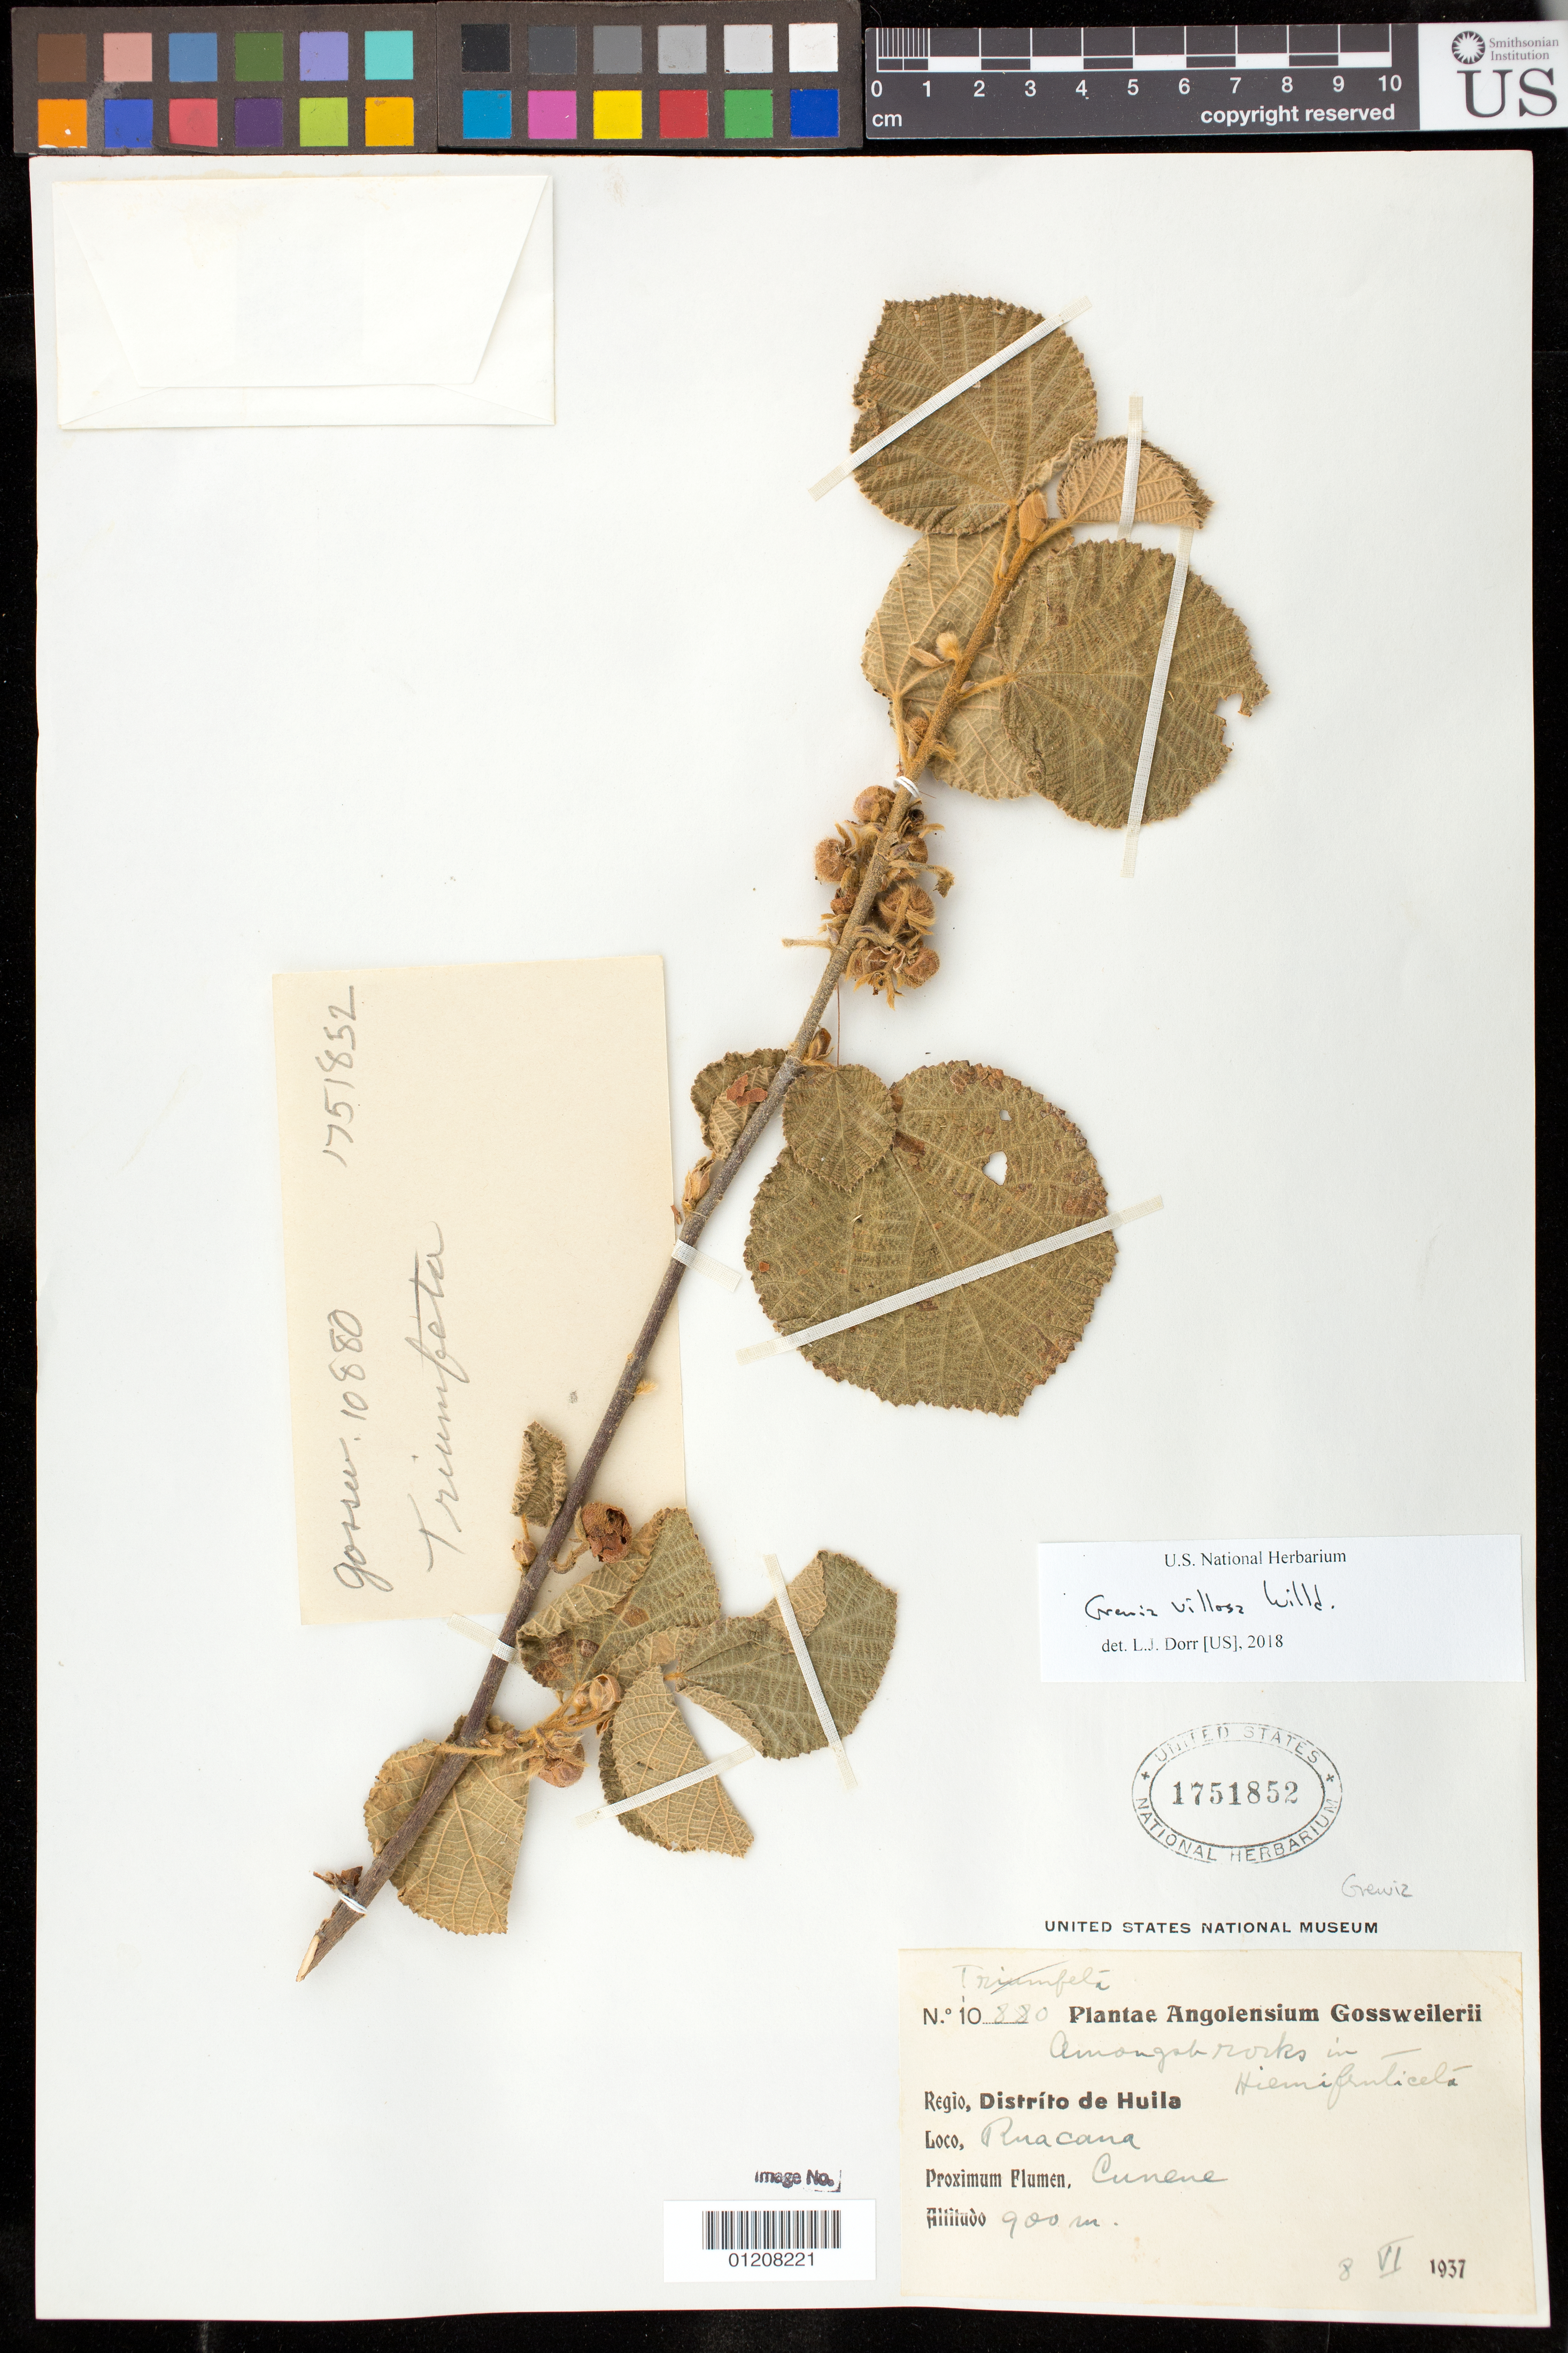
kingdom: Plantae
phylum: Tracheophyta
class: Magnoliopsida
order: Malvales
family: Malvaceae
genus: Grewia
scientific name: Grewia villosa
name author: Willd.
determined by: Dorr, L. J., (BOT), Smithsonian Institution - National Museum of Natural History (UNITED STATES)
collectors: A. Gossweiler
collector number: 10880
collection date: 1937-06-08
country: Angola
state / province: Cunene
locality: Amongsb rorks in Hiemifrulicela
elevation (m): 900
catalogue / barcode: US 1751852